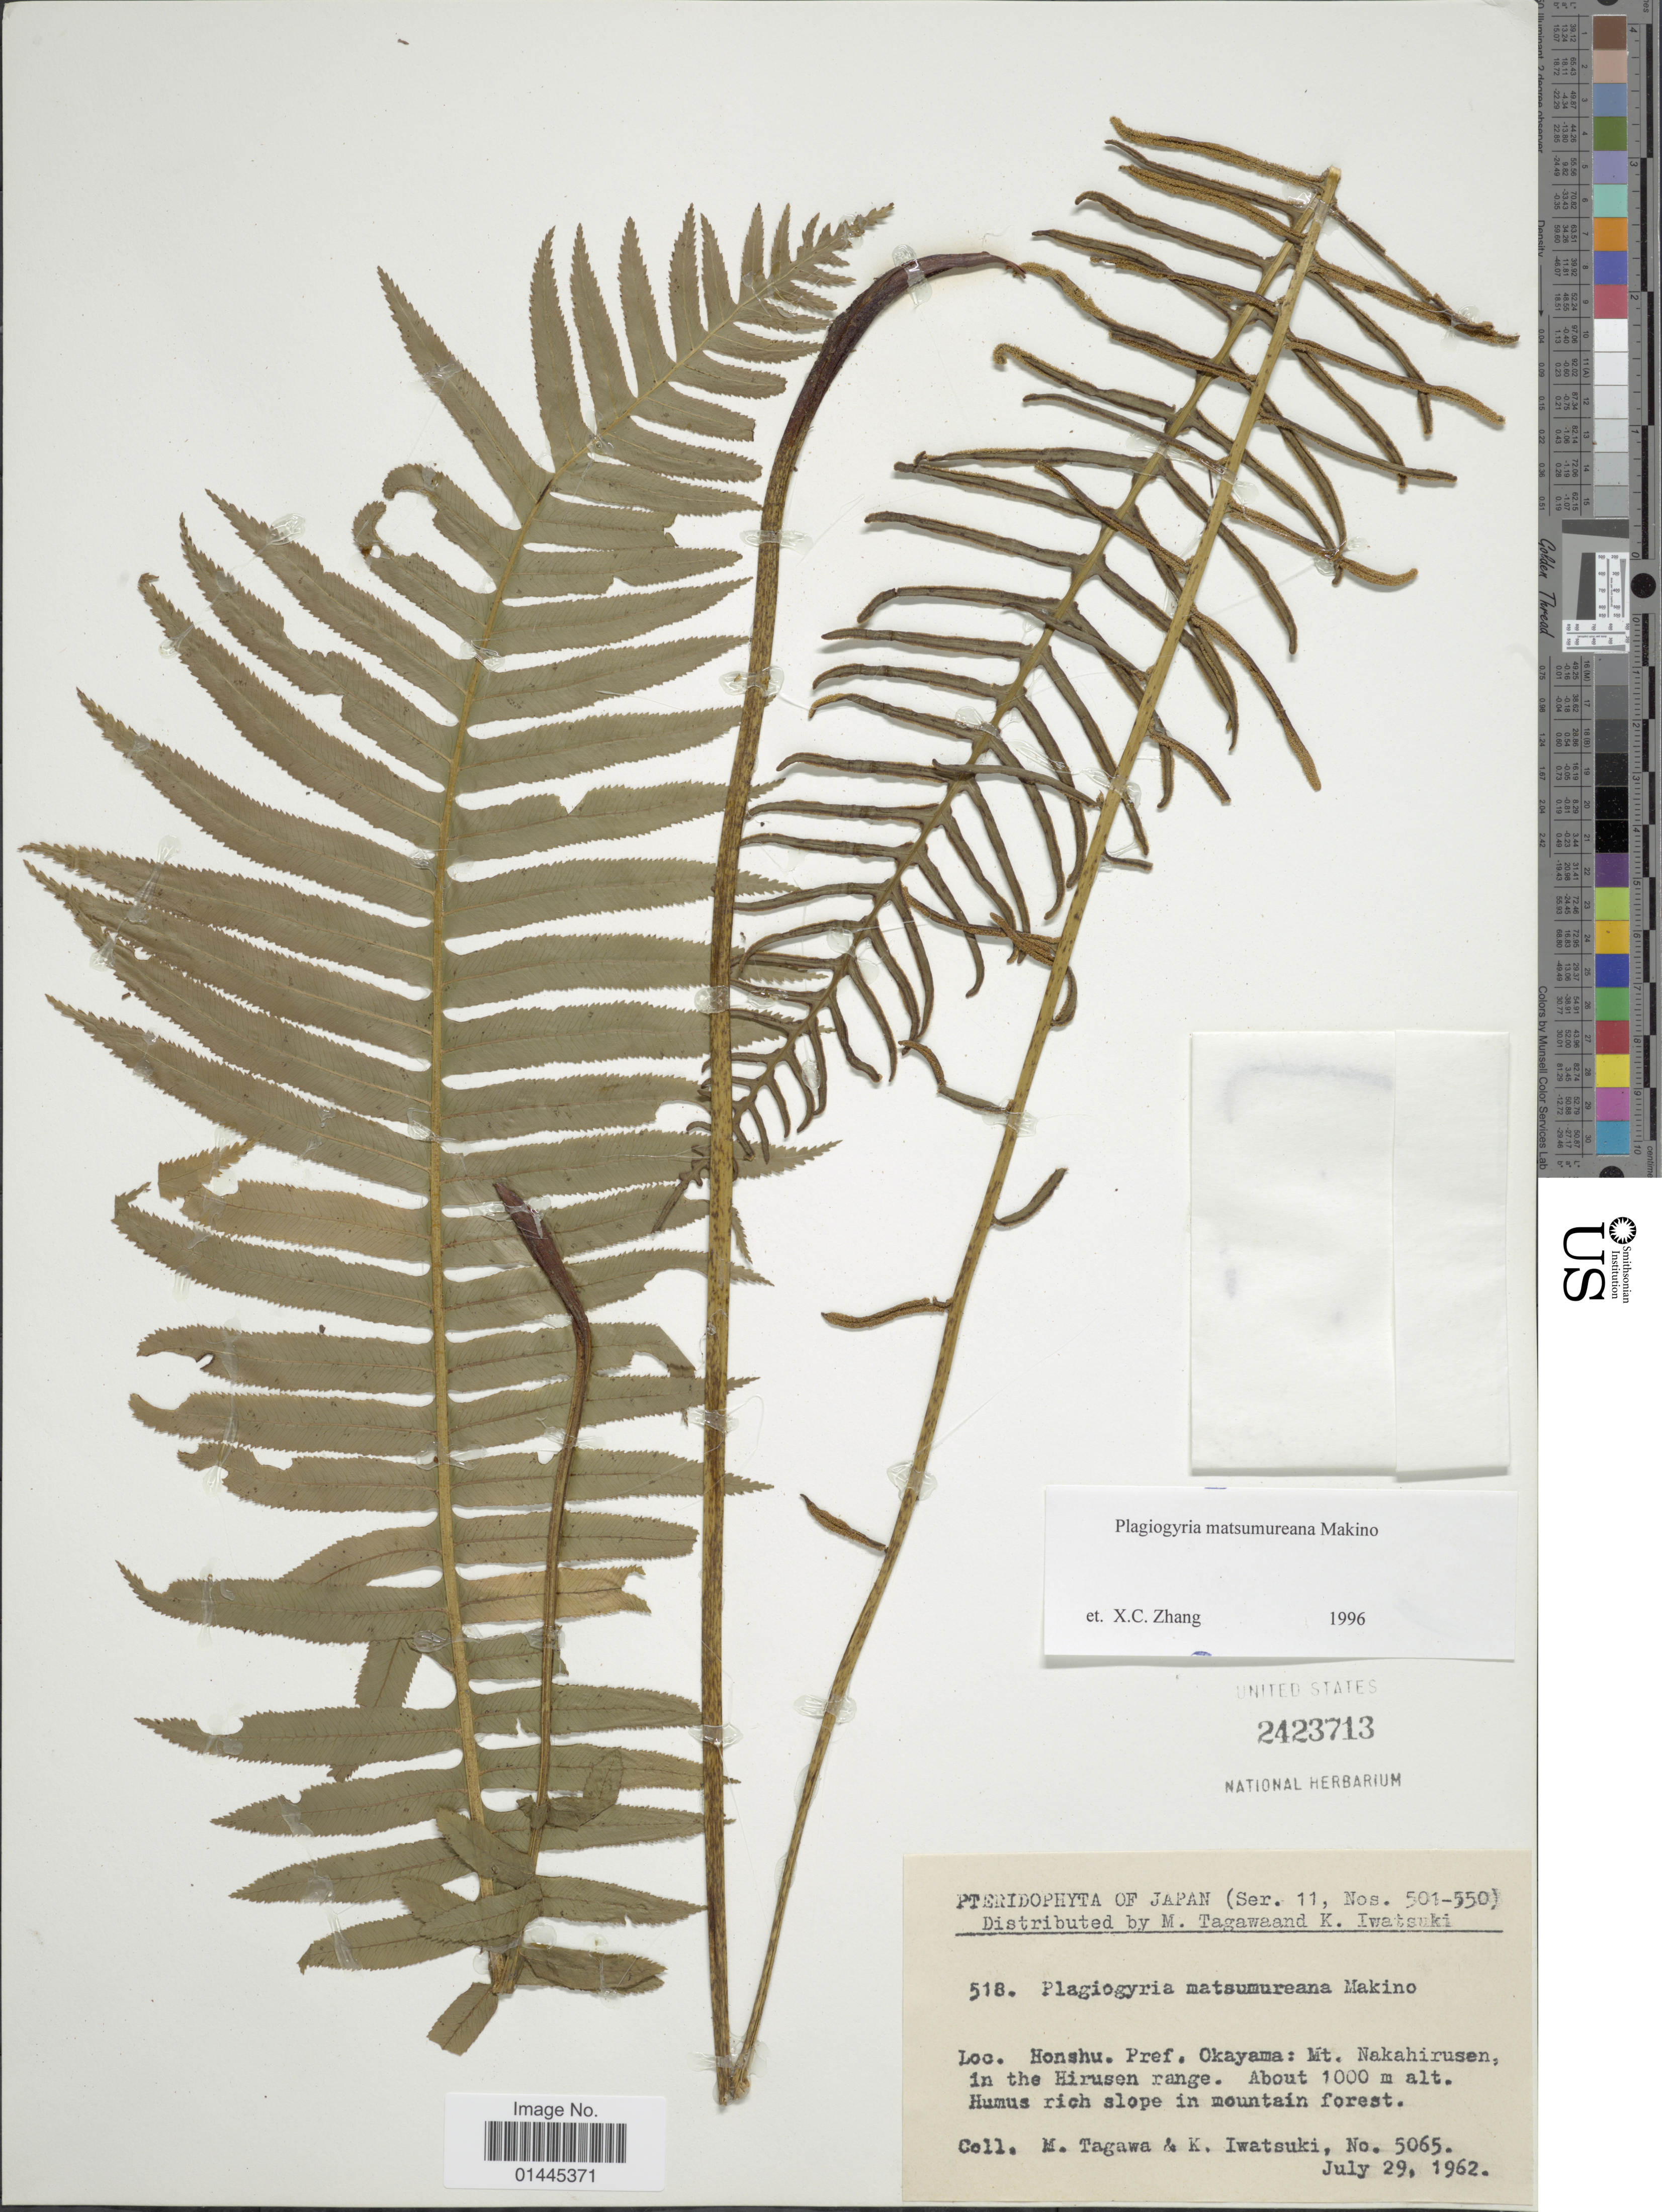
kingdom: Plantae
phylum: Tracheophyta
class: Polypodiopsida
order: Cyatheales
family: Plagiogyriaceae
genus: Plagiogyria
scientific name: Plagiogyria matsumureana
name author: (Makino) Makino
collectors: M. Tagawa & K. Iwatsuki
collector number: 5065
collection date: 1962-07-29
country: Japan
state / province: Okayama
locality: Honshu, Mt. Nakahirusen, in the Hirusen range.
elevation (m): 1000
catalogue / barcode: US 2423713